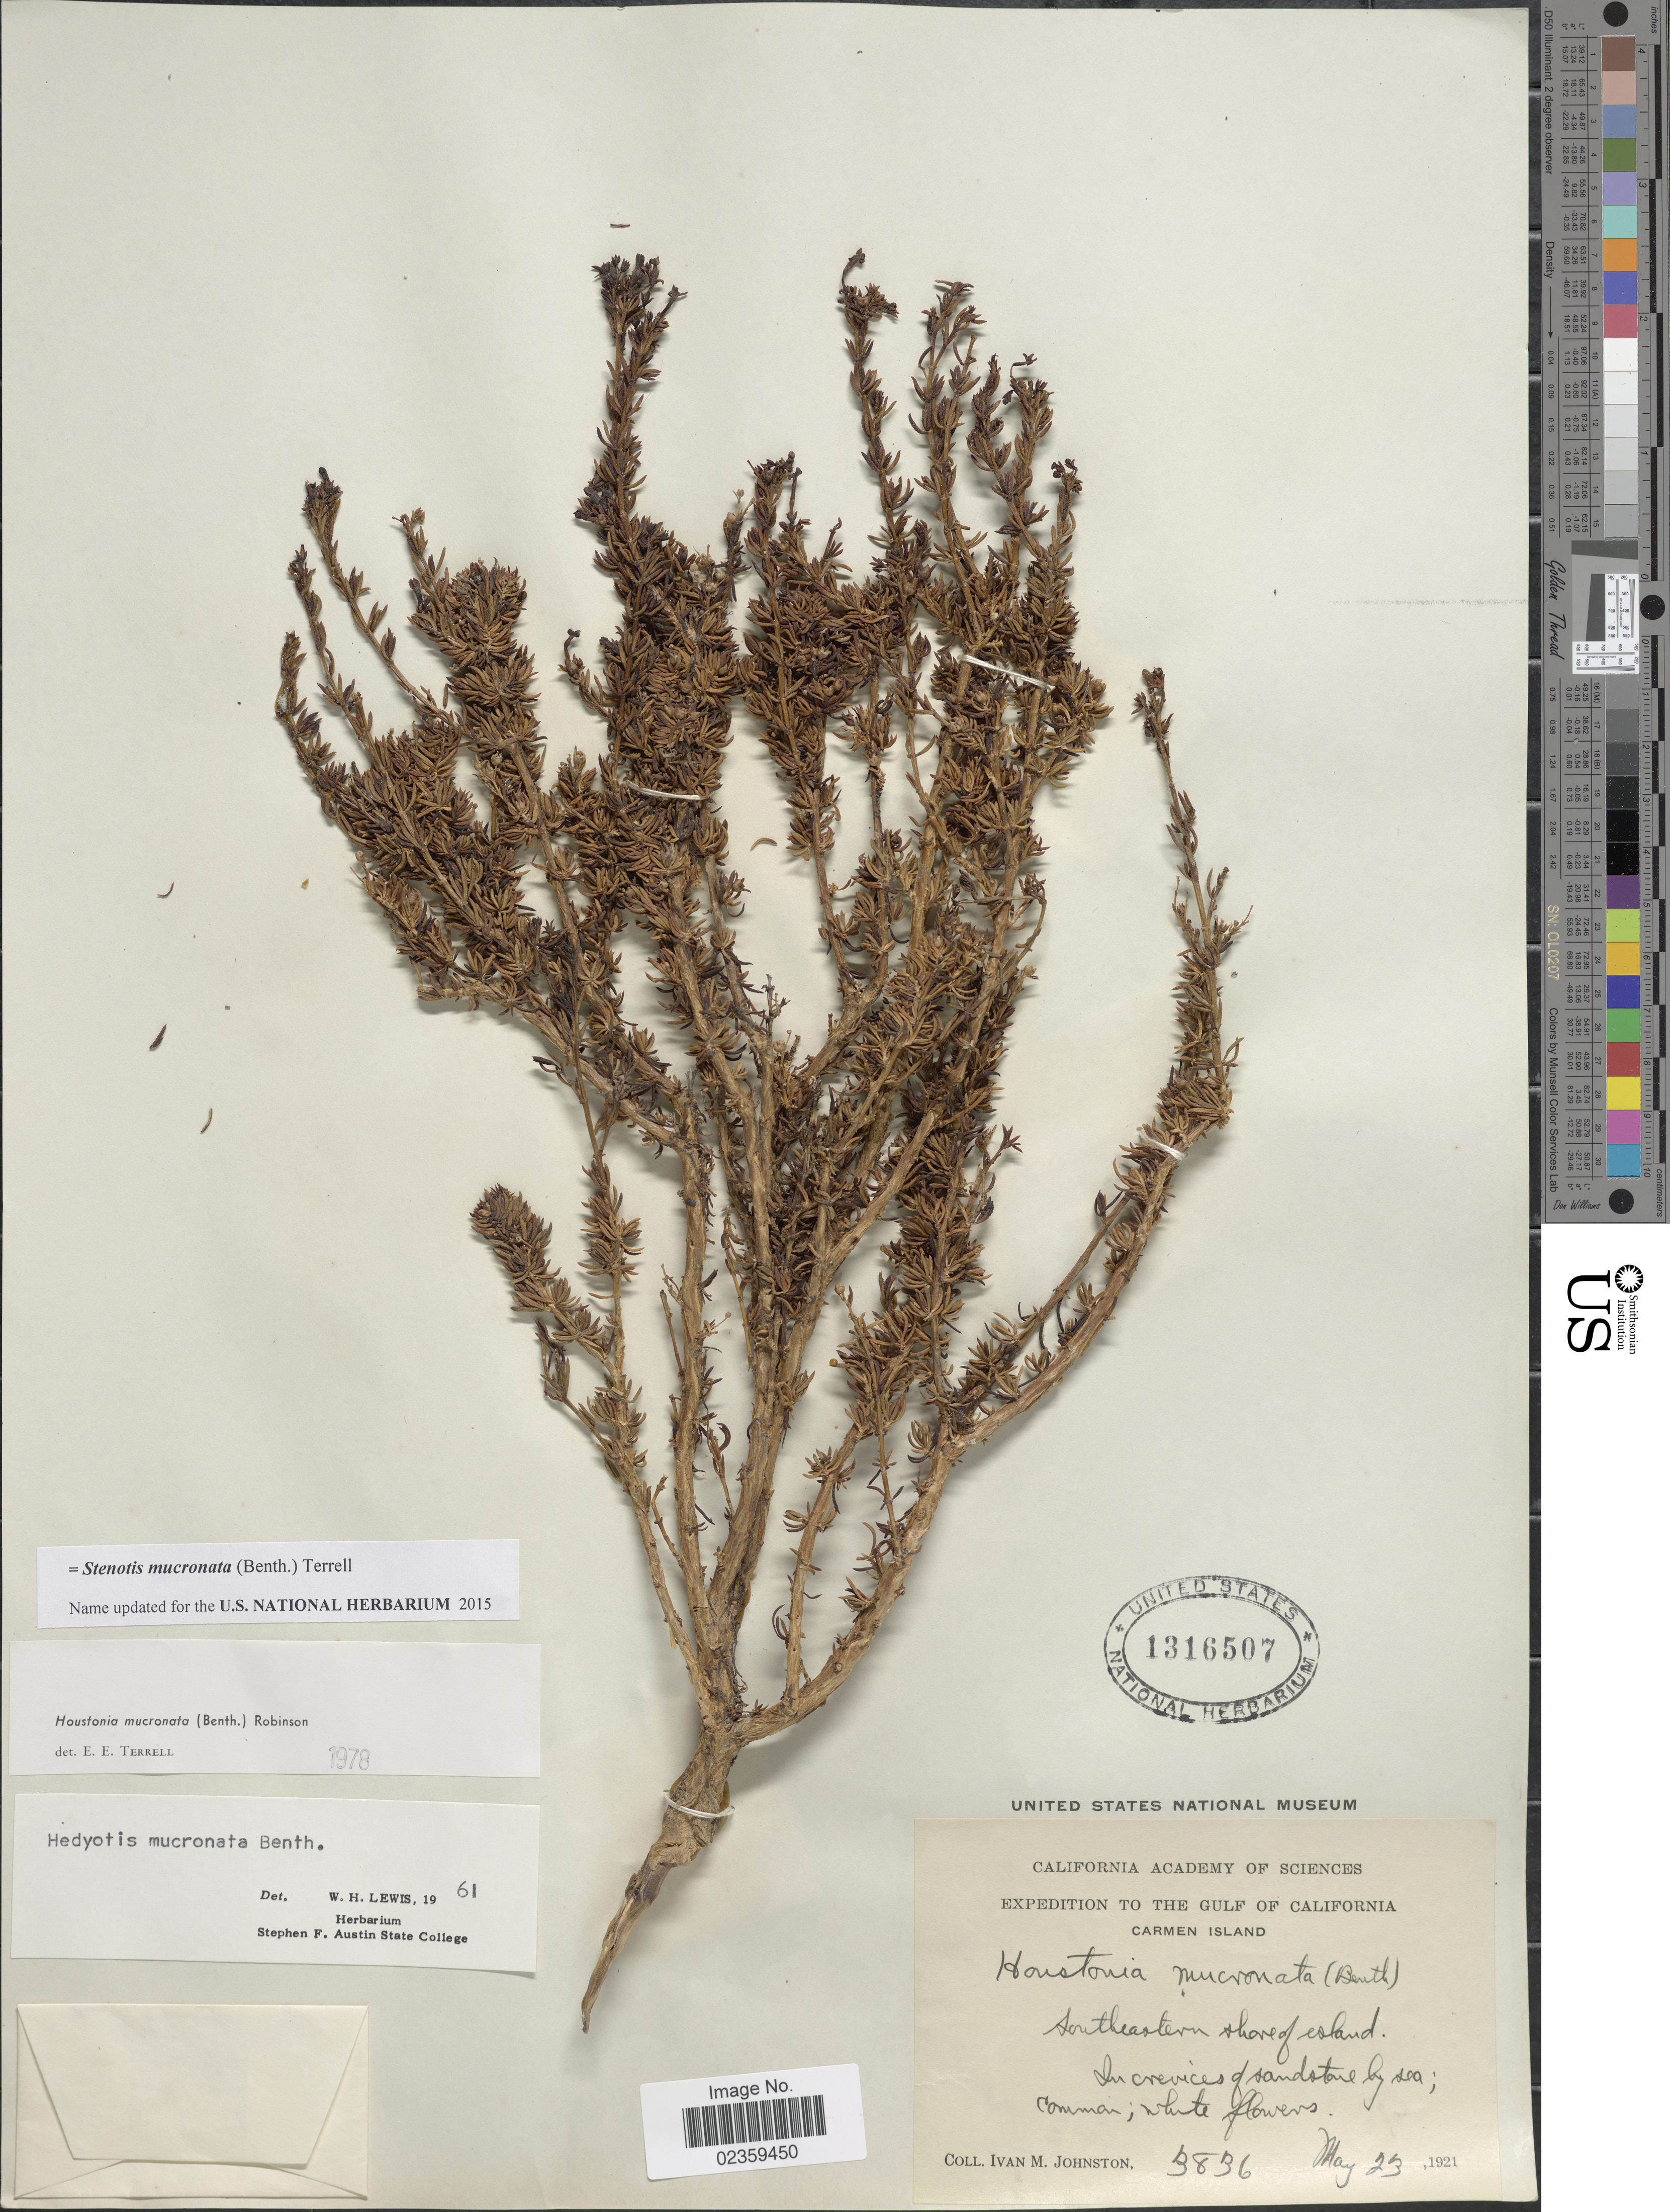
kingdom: Plantae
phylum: Tracheophyta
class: Magnoliopsida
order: Gentianales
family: Rubiaceae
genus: Stenotis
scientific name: Stenotis mucronata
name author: (Benth.) Terrell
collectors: I.M. Johnston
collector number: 3836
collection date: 1921-05-23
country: United States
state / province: California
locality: Gulf of California. Carmen Island. Southeastern shore of island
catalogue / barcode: US 1316507